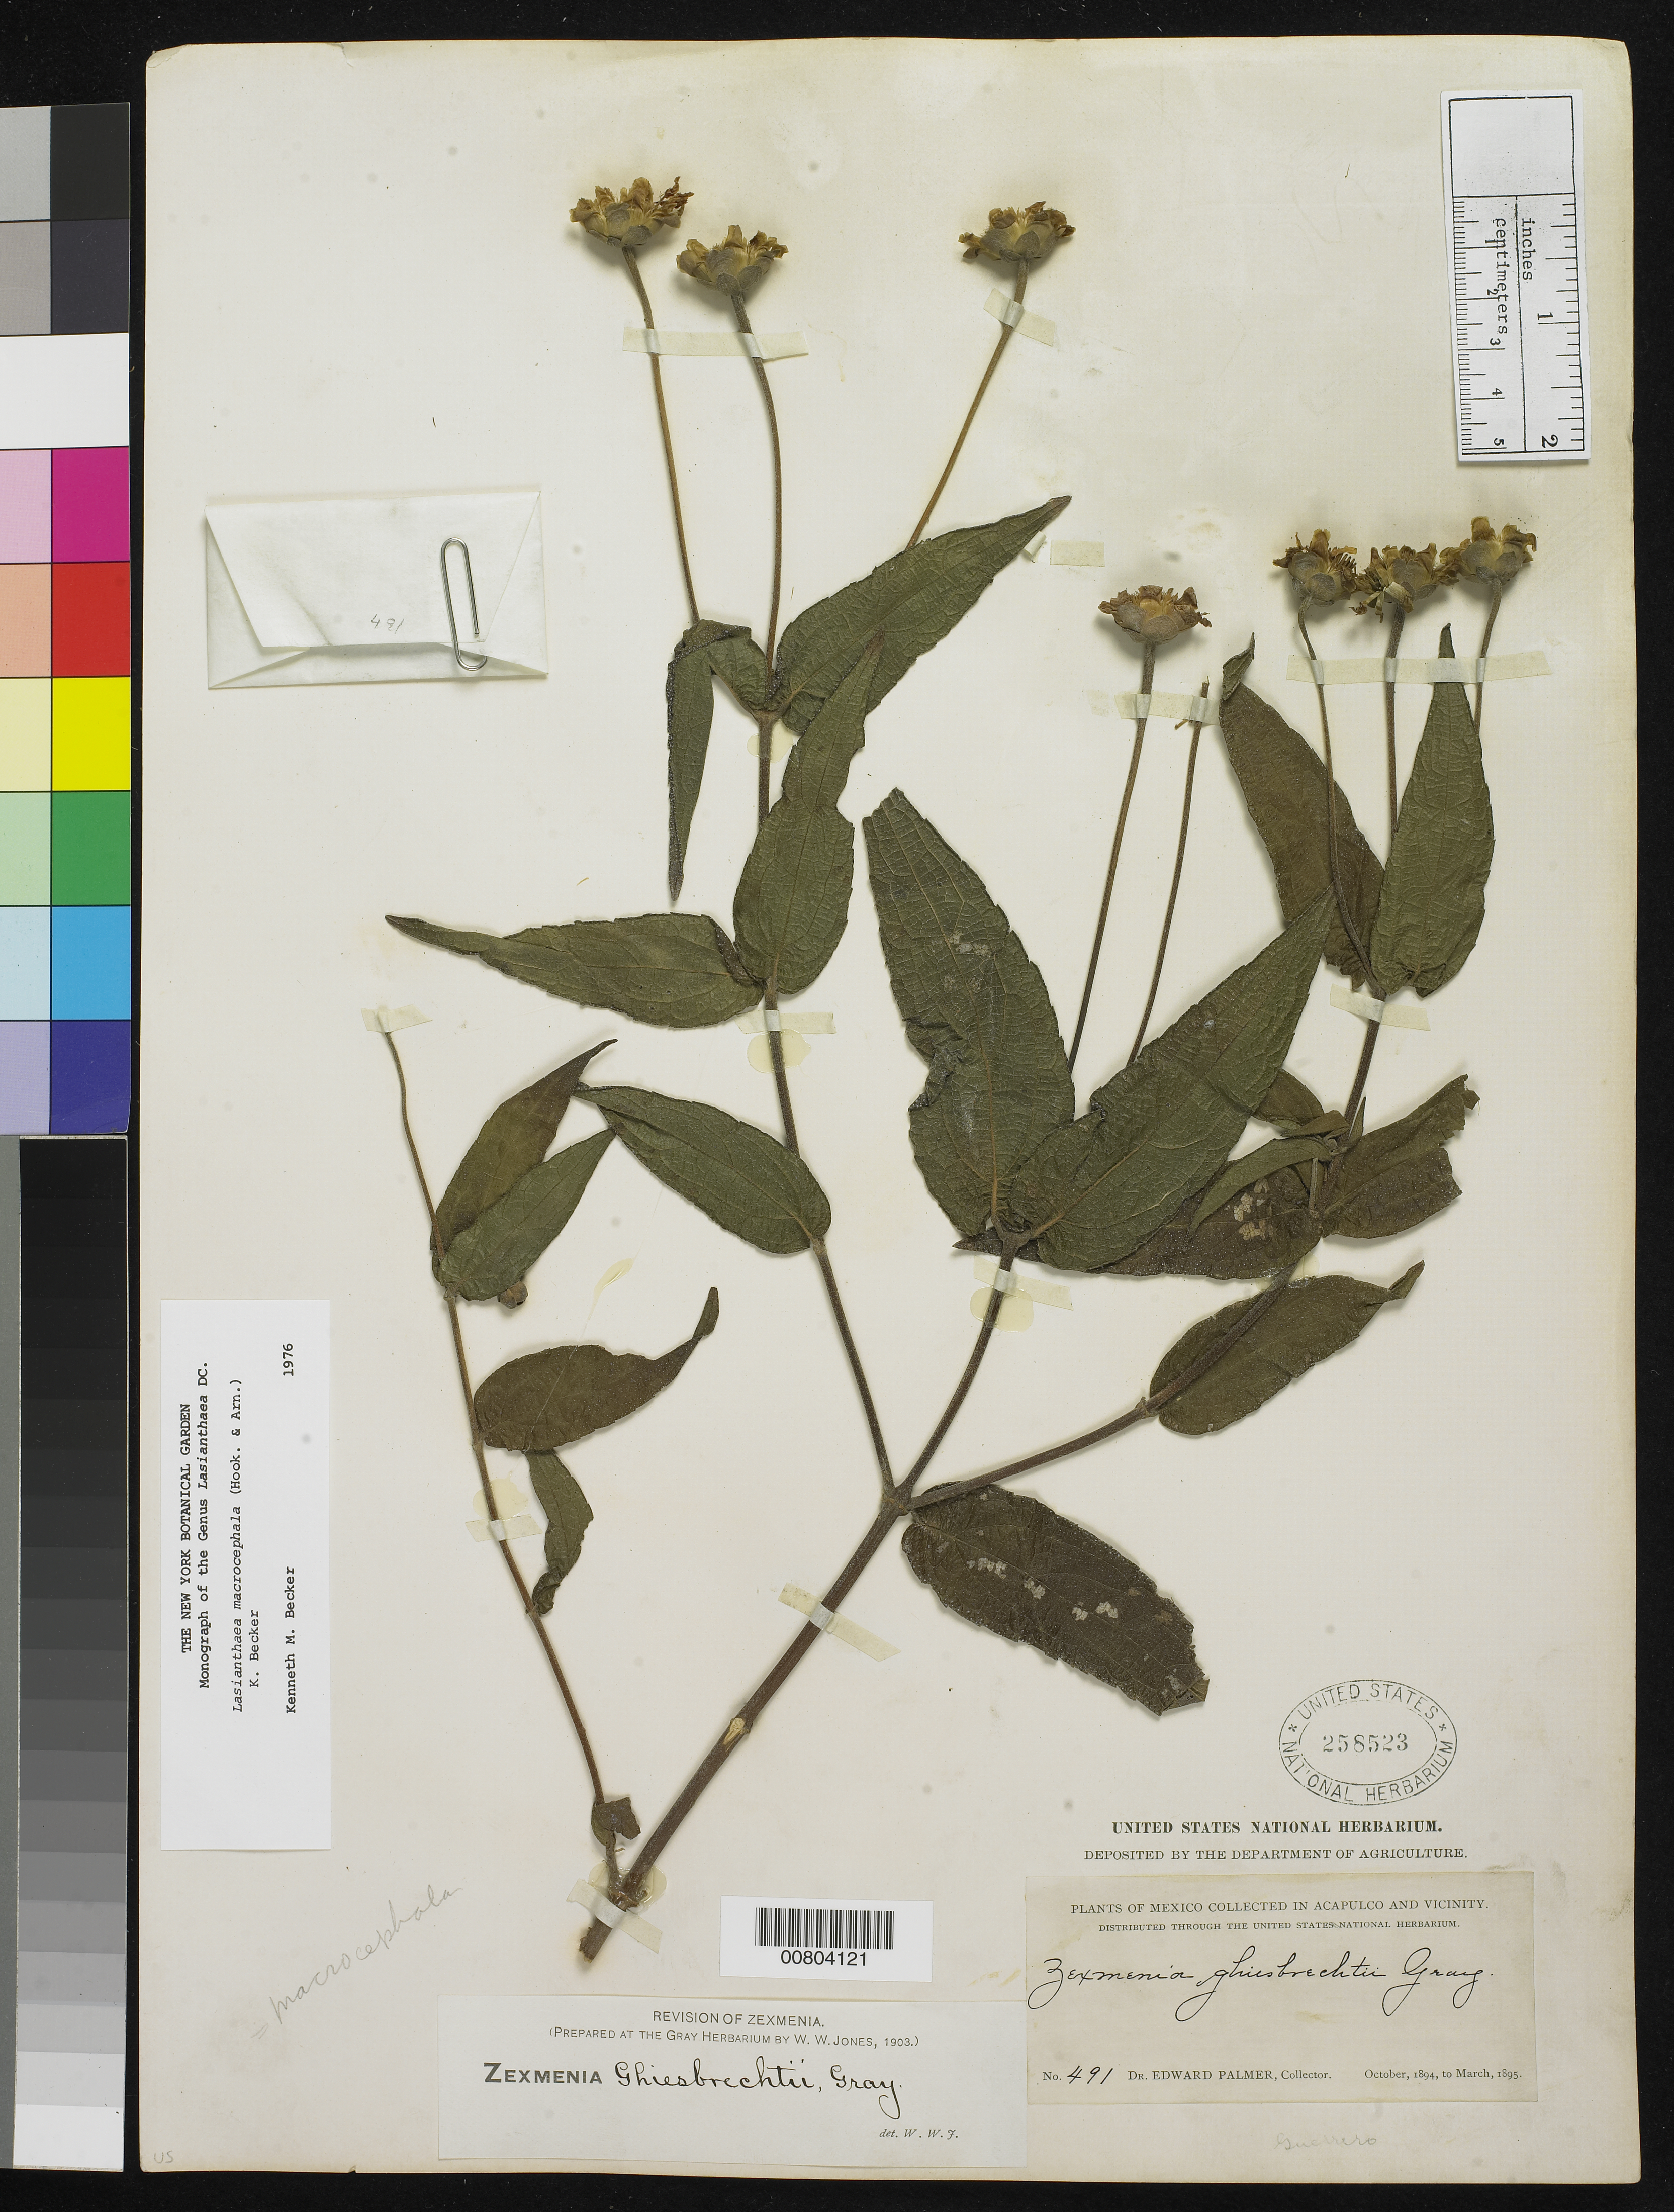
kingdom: Plantae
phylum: Tracheophyta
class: Magnoliopsida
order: Asterales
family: Asteraceae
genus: Lasianthaea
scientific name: Lasianthaea macrocephala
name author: (Hook. & Arn.) K.M. Becker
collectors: E. Palmer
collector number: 491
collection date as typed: Oct 1894 to -- Mar 1895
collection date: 1894-10/1895-03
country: Mexico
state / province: Guerrero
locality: Acapulco, Guerrero and vicinity.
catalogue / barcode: US 258523